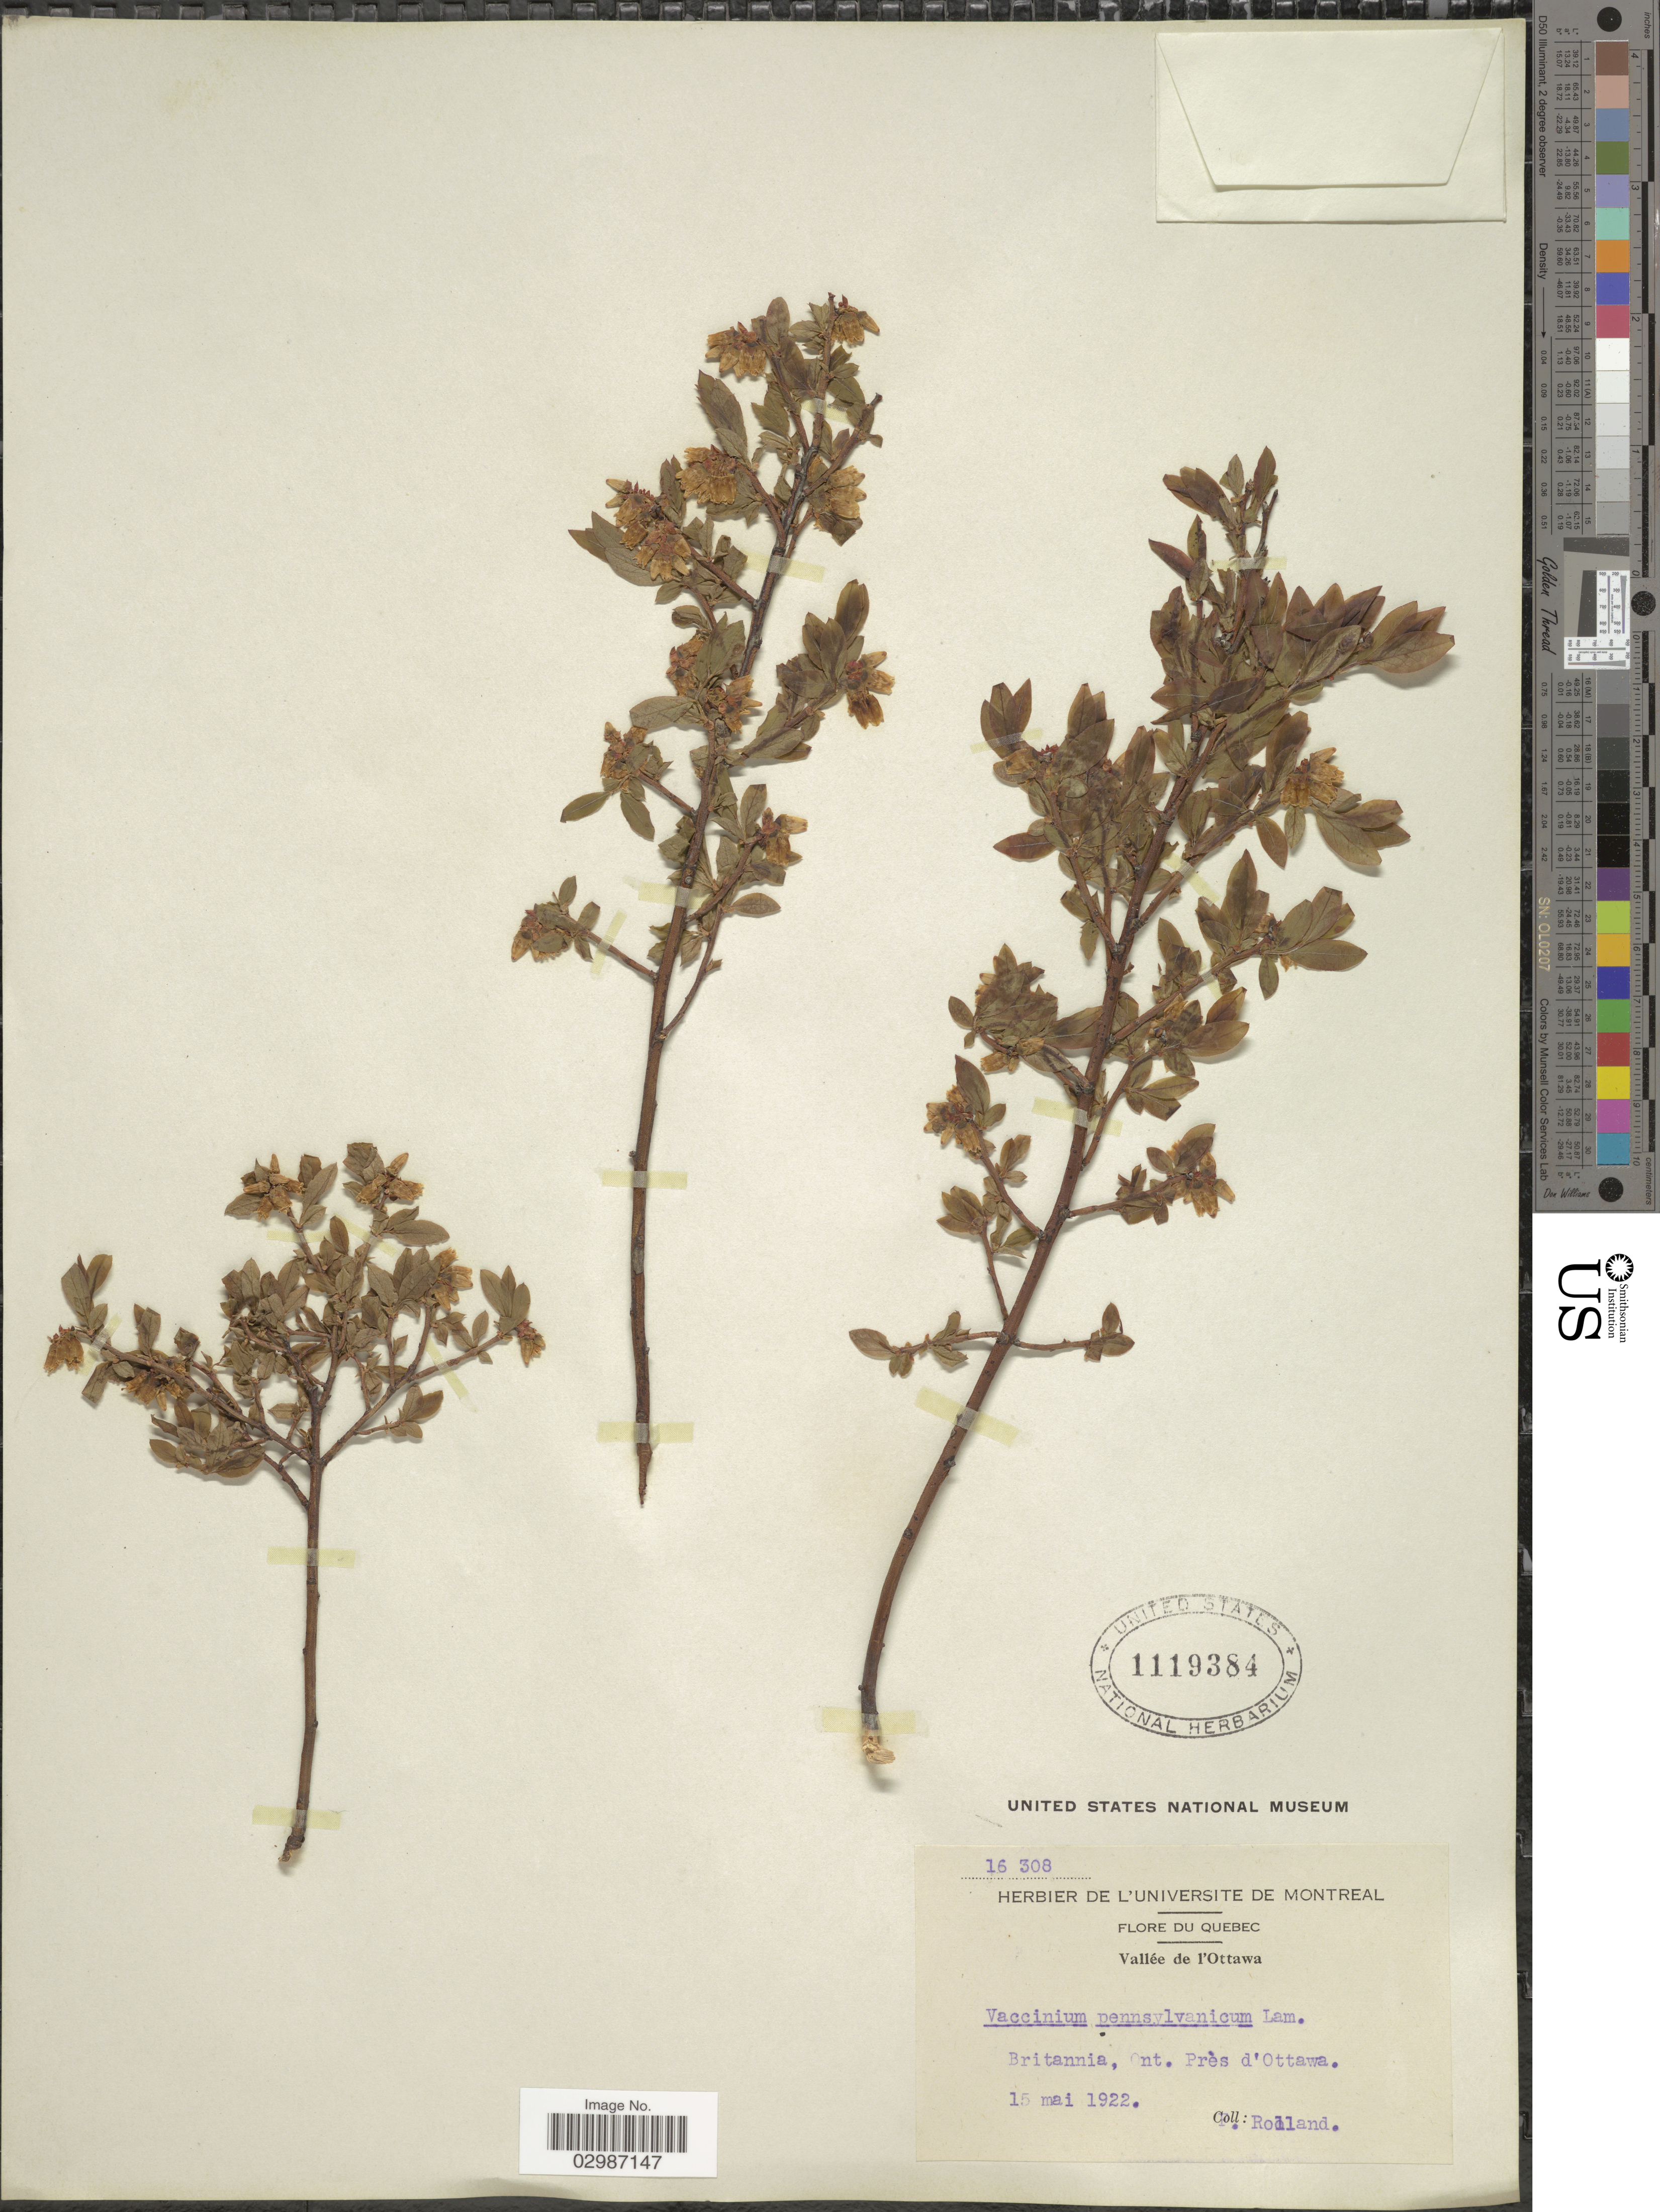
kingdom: Plantae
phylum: Tracheophyta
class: Magnoliopsida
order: Ericales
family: Ericaceae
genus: Vaccinium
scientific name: Vaccinium angustifolium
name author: Aiton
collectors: -. Rolland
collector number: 16308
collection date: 1922-05-15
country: Canada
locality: Quebec. Vallée de l'Ottawa. Britannia, Ont. Près d'Ottawa.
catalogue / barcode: US 1119384